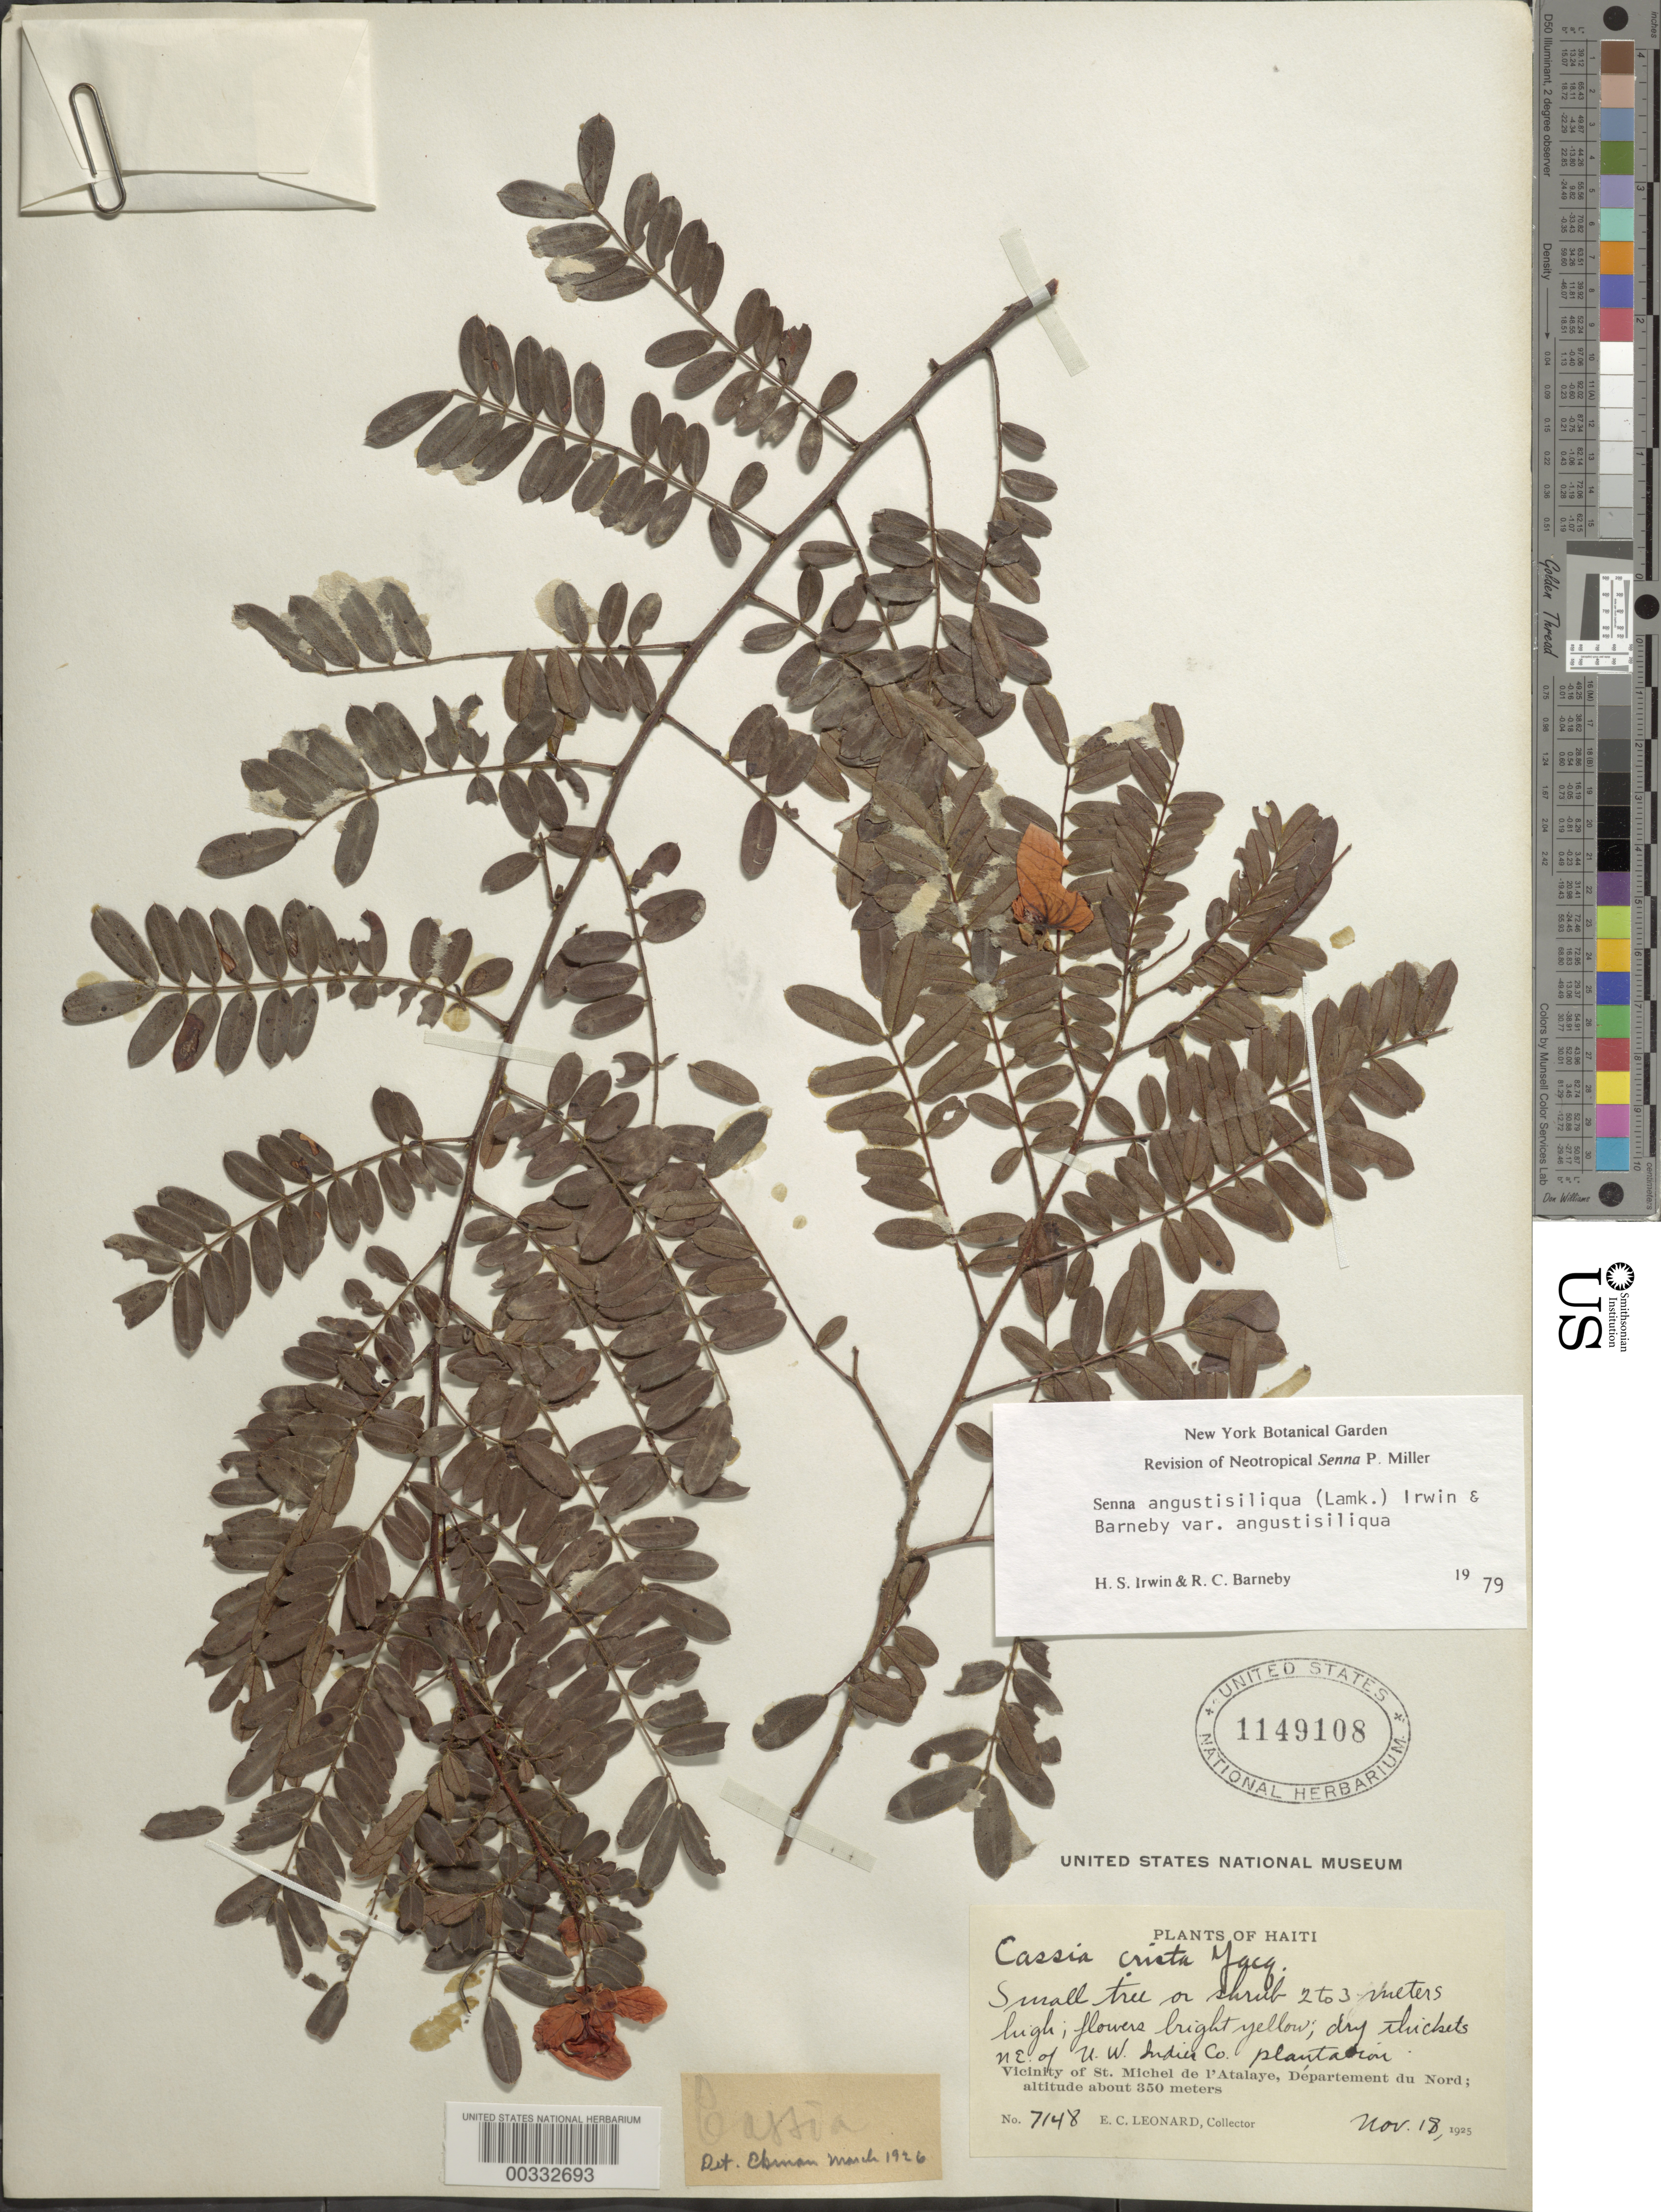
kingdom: Plantae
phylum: Tracheophyta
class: Magnoliopsida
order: Fabales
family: Fabaceae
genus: Senna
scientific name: Senna angustisiliqua var. angustisiliqua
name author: (Lam.) H.S. Irwin & Barneby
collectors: E. C. Leonard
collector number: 7148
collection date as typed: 18 Nov 1925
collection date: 1925-11-18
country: Haiti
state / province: Nord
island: Hispaniola Island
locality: Ne of u.w. indies co. plantation; vicinity of st. michel de l'atalaye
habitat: Dry thickets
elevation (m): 350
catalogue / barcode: US 1149108